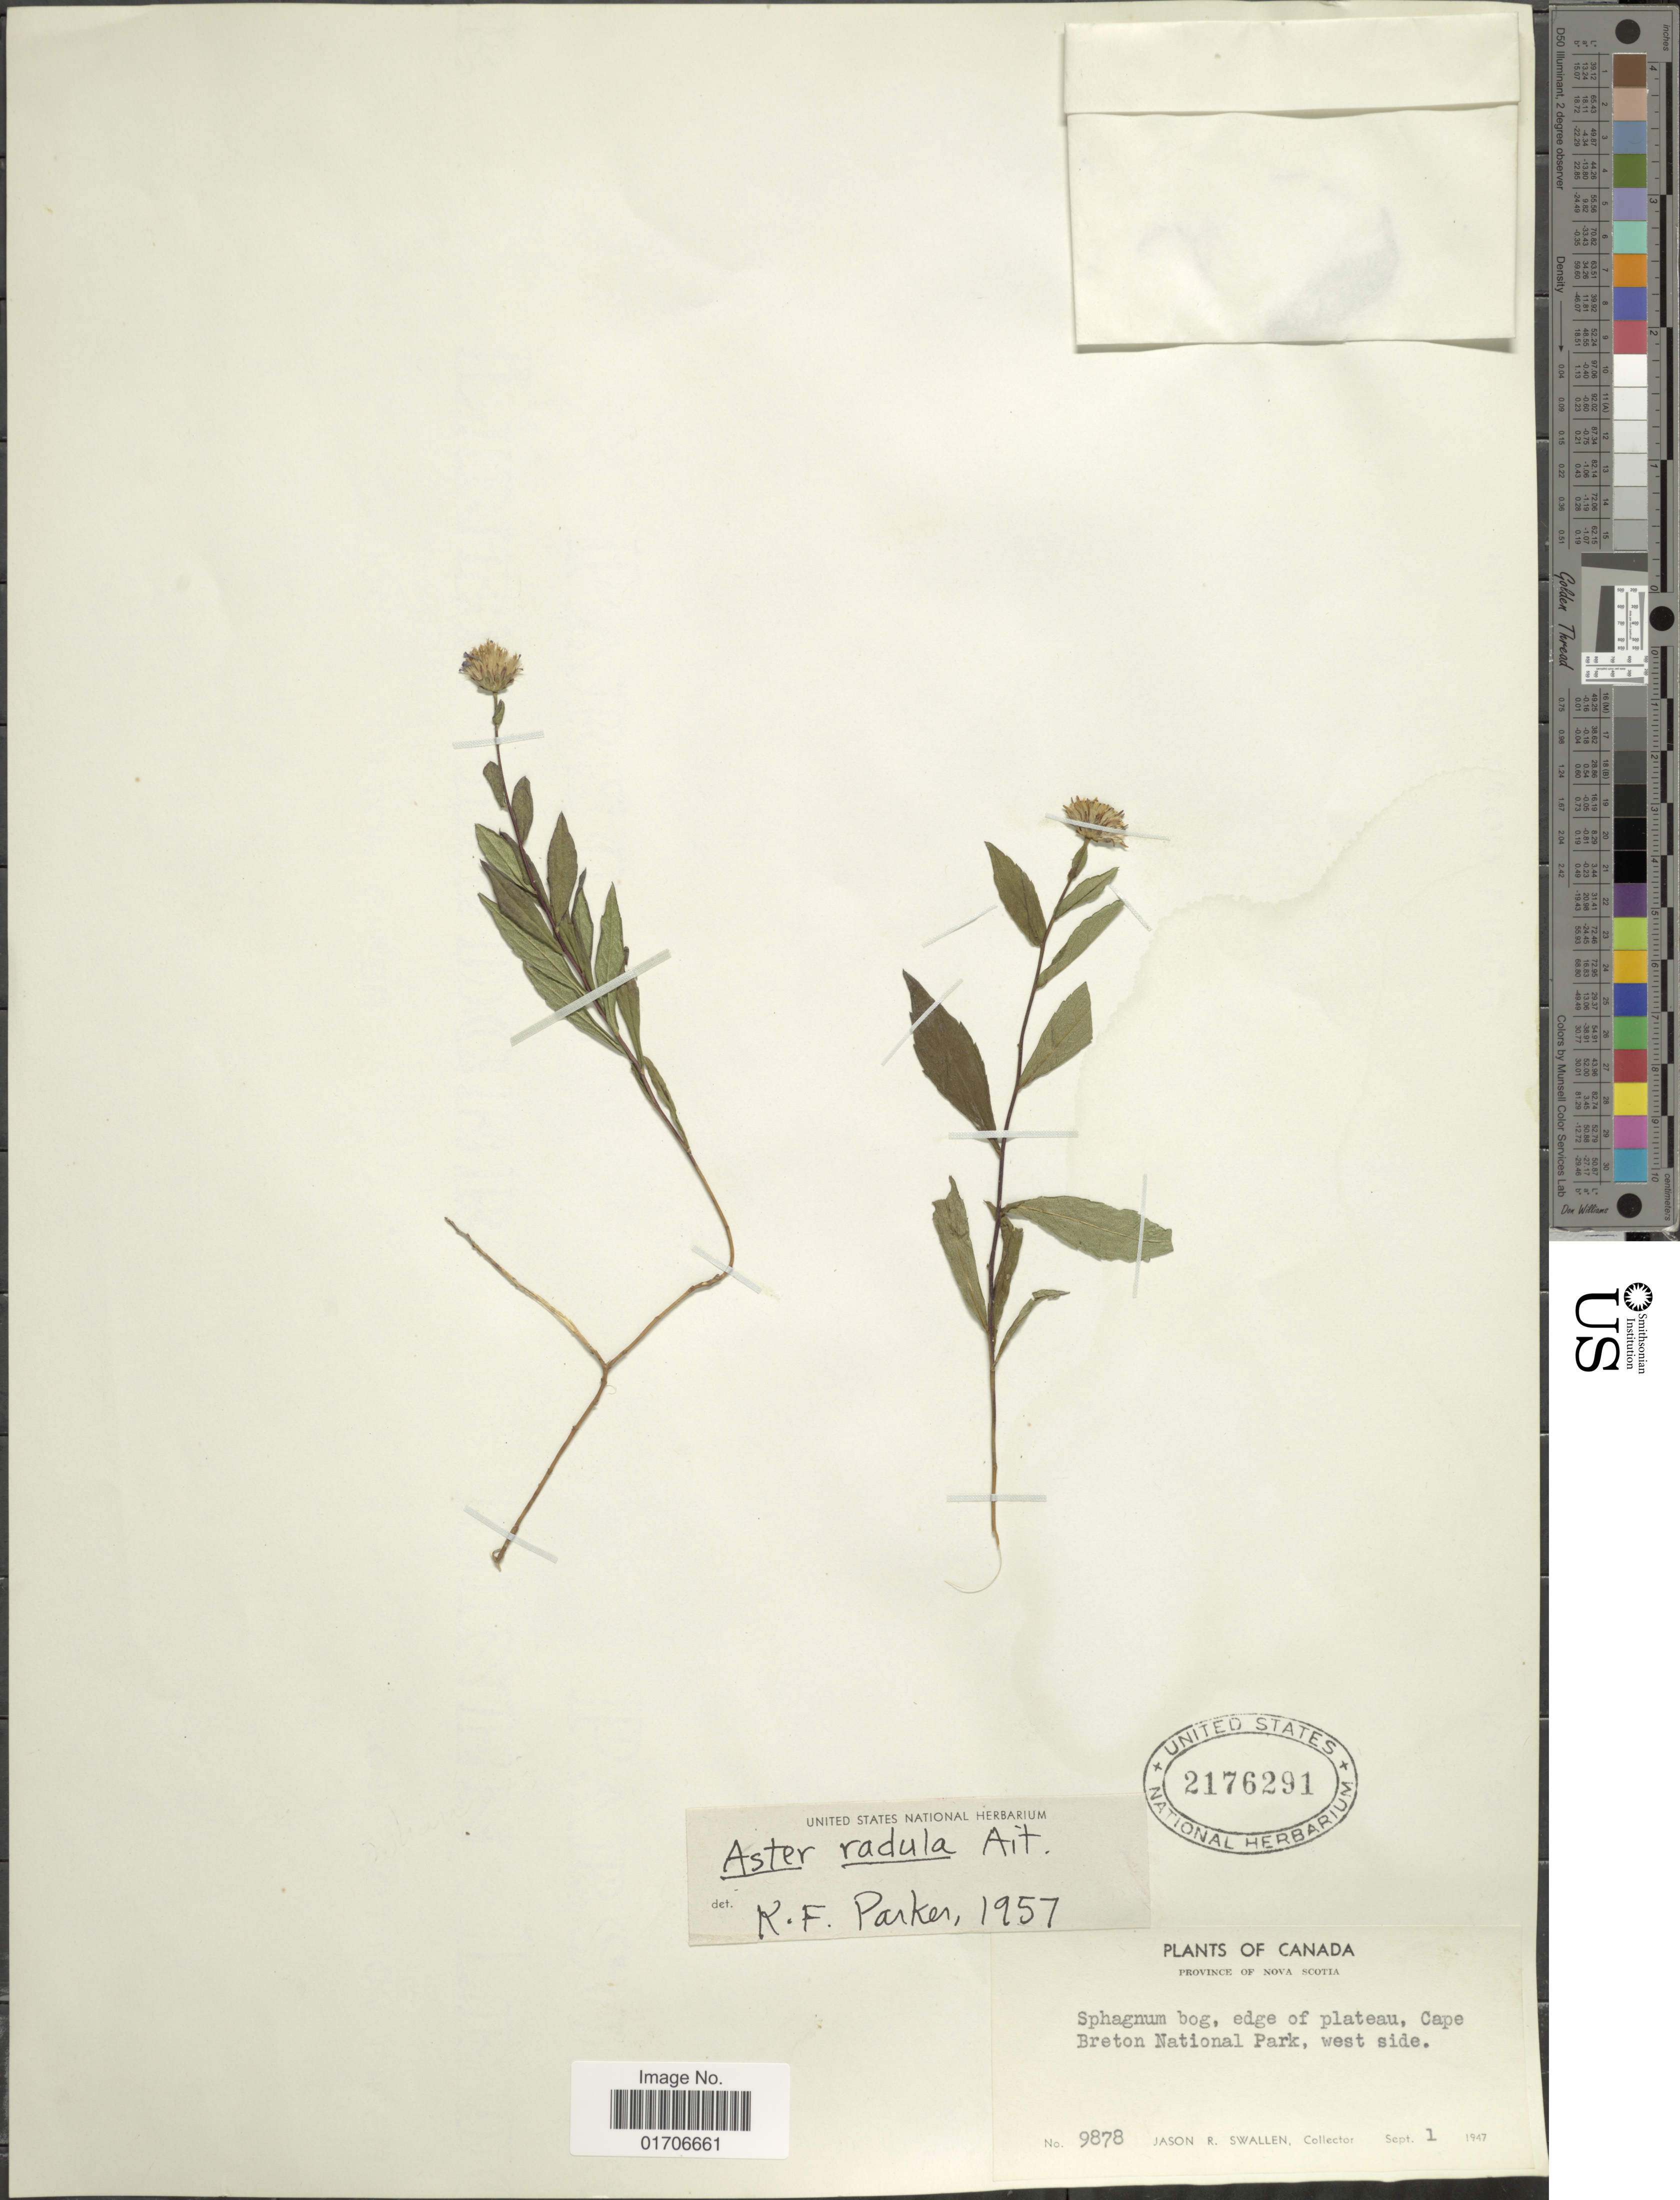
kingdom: Plantae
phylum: Tracheophyta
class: Magnoliopsida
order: Asterales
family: Asteraceae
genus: Eurybia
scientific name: Eurybia radula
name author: (Aiton) G.L. Nesom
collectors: J. R. Swallen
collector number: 9878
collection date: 1947-09-01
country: Canada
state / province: Nova Scotia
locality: Province of Nova Scotia. Sphagnum bog, edge of plateau, Cape Breton National Park, west side.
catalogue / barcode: US 2176291